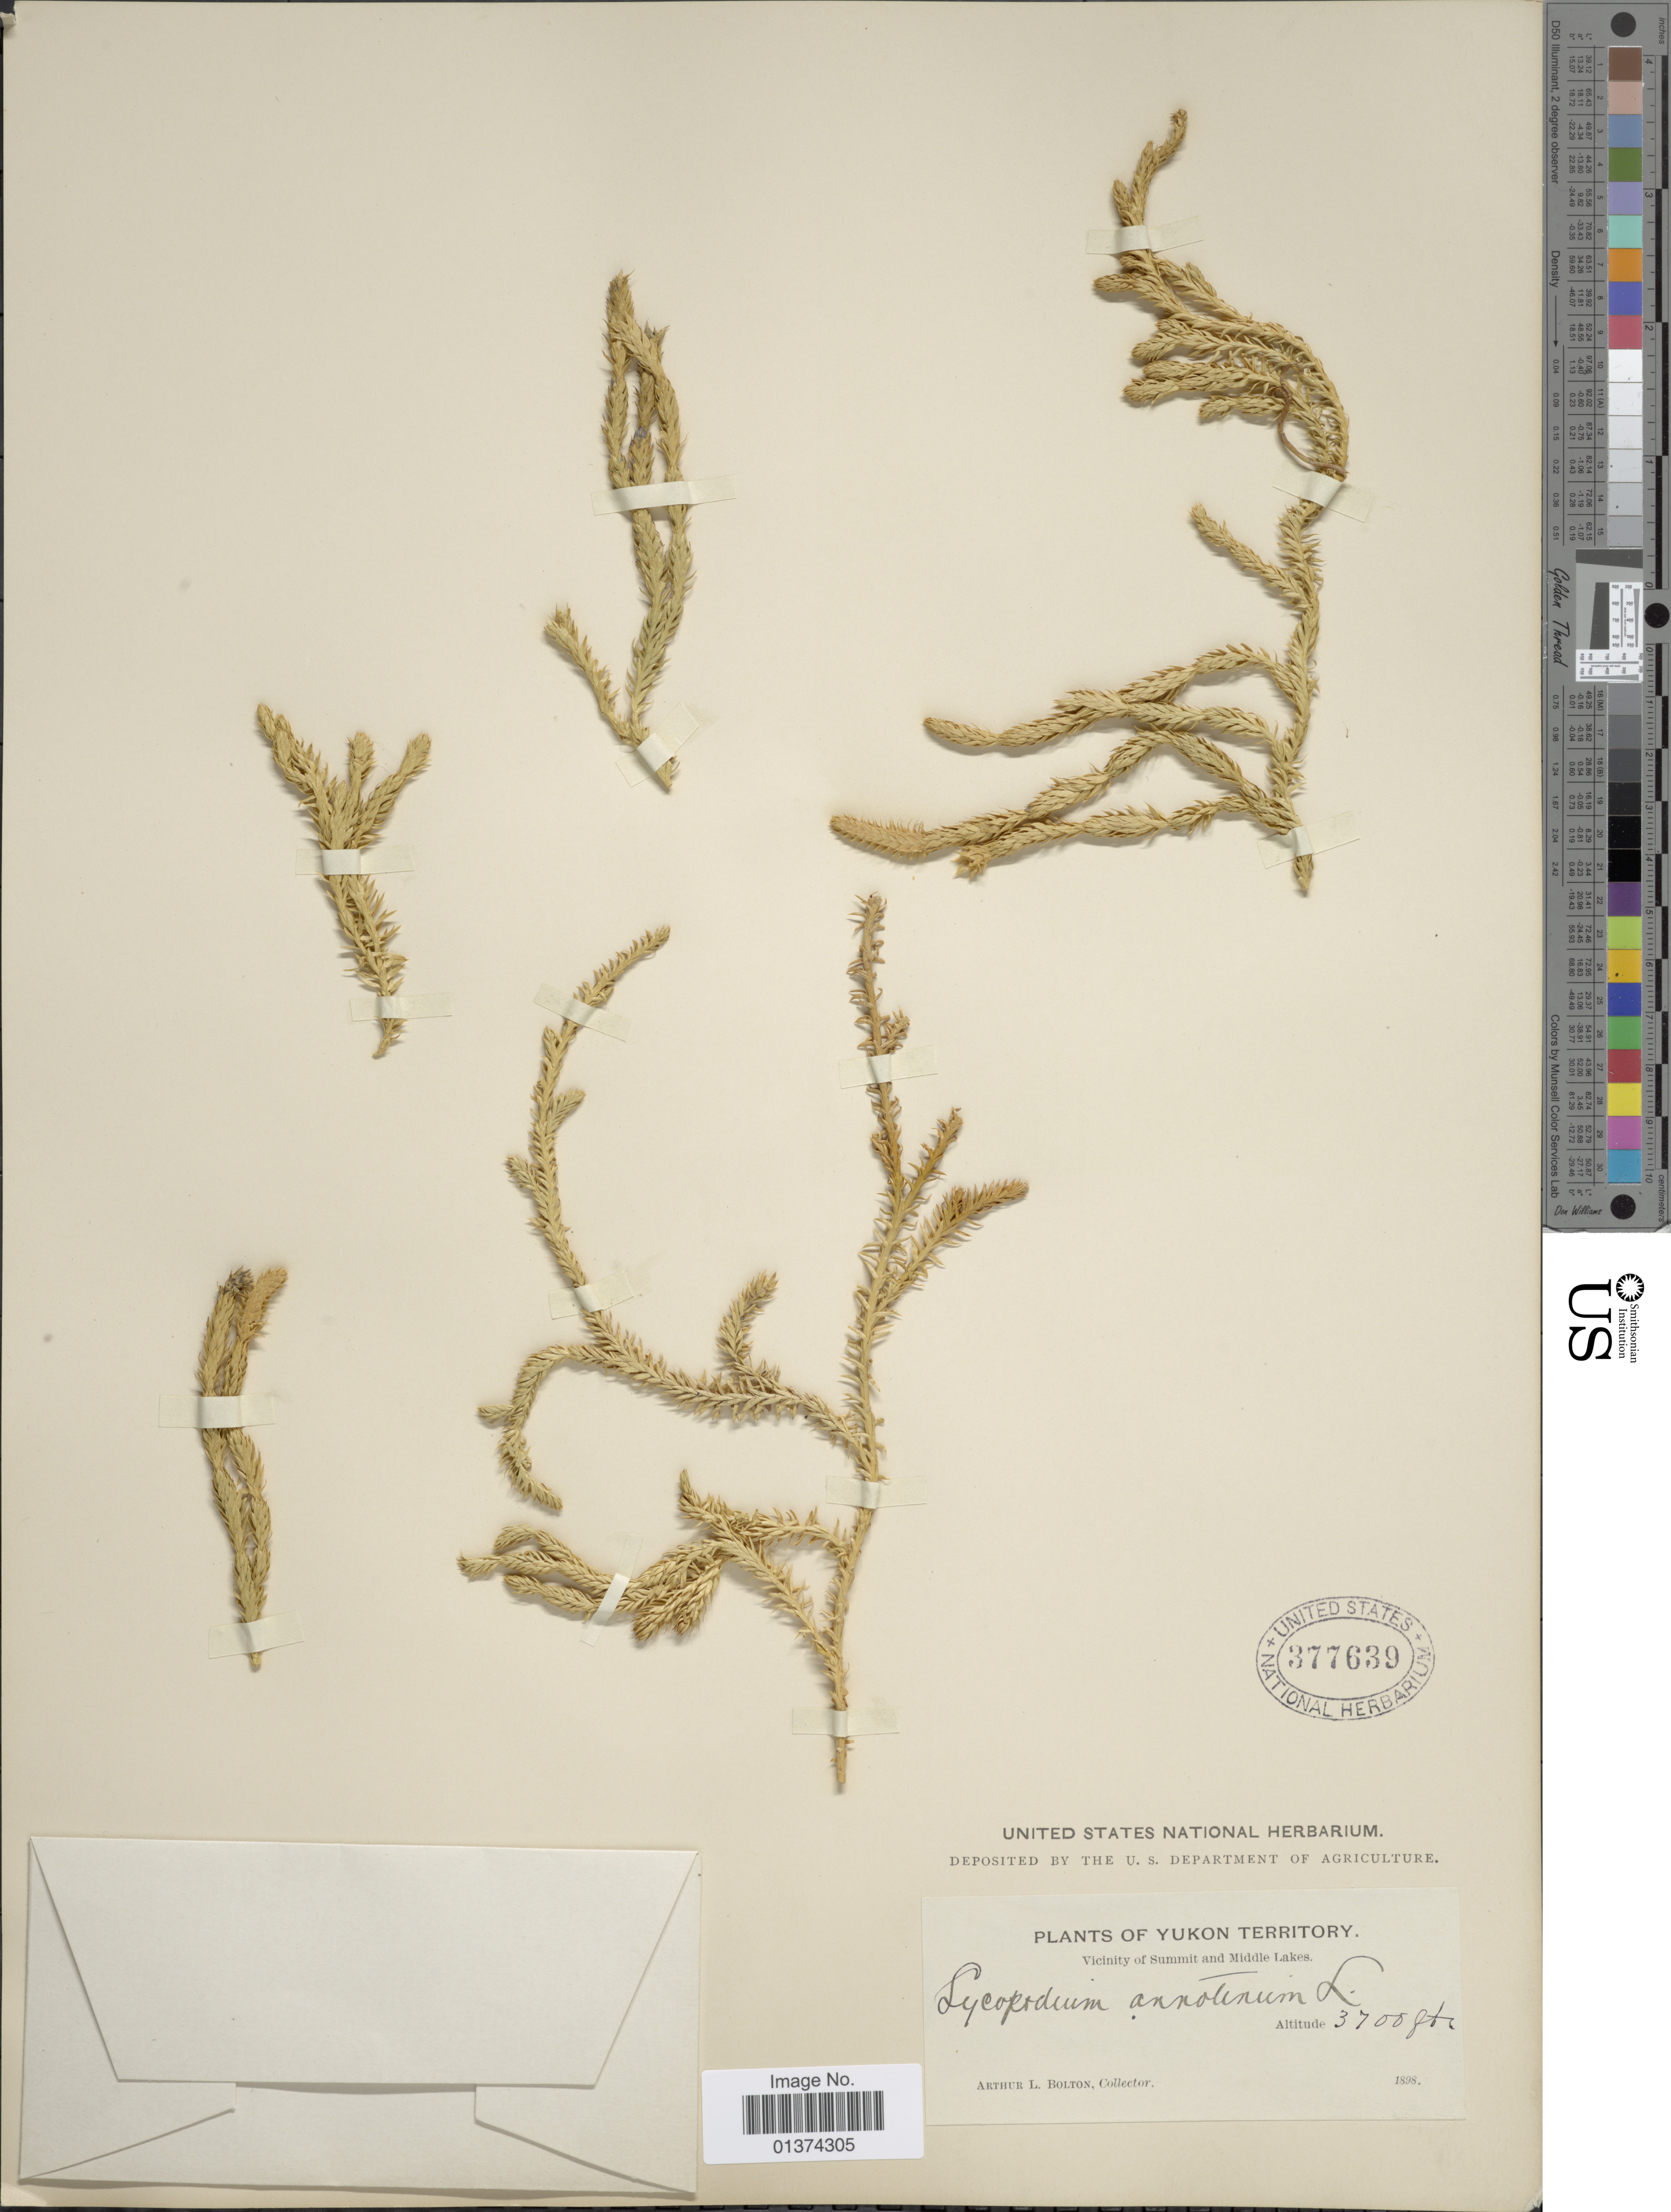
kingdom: Plantae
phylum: Tracheophyta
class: Lycopodiopsida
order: Lycopodiales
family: Lycopodiaceae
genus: Spinulum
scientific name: Spinulum annotinum subsp. annotinum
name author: (L.) A. Haines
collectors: A. Bolton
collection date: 1898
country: Canada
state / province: Yukon Territory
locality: Vicinity of Summit and Middle Lakes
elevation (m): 1128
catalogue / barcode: US 377639